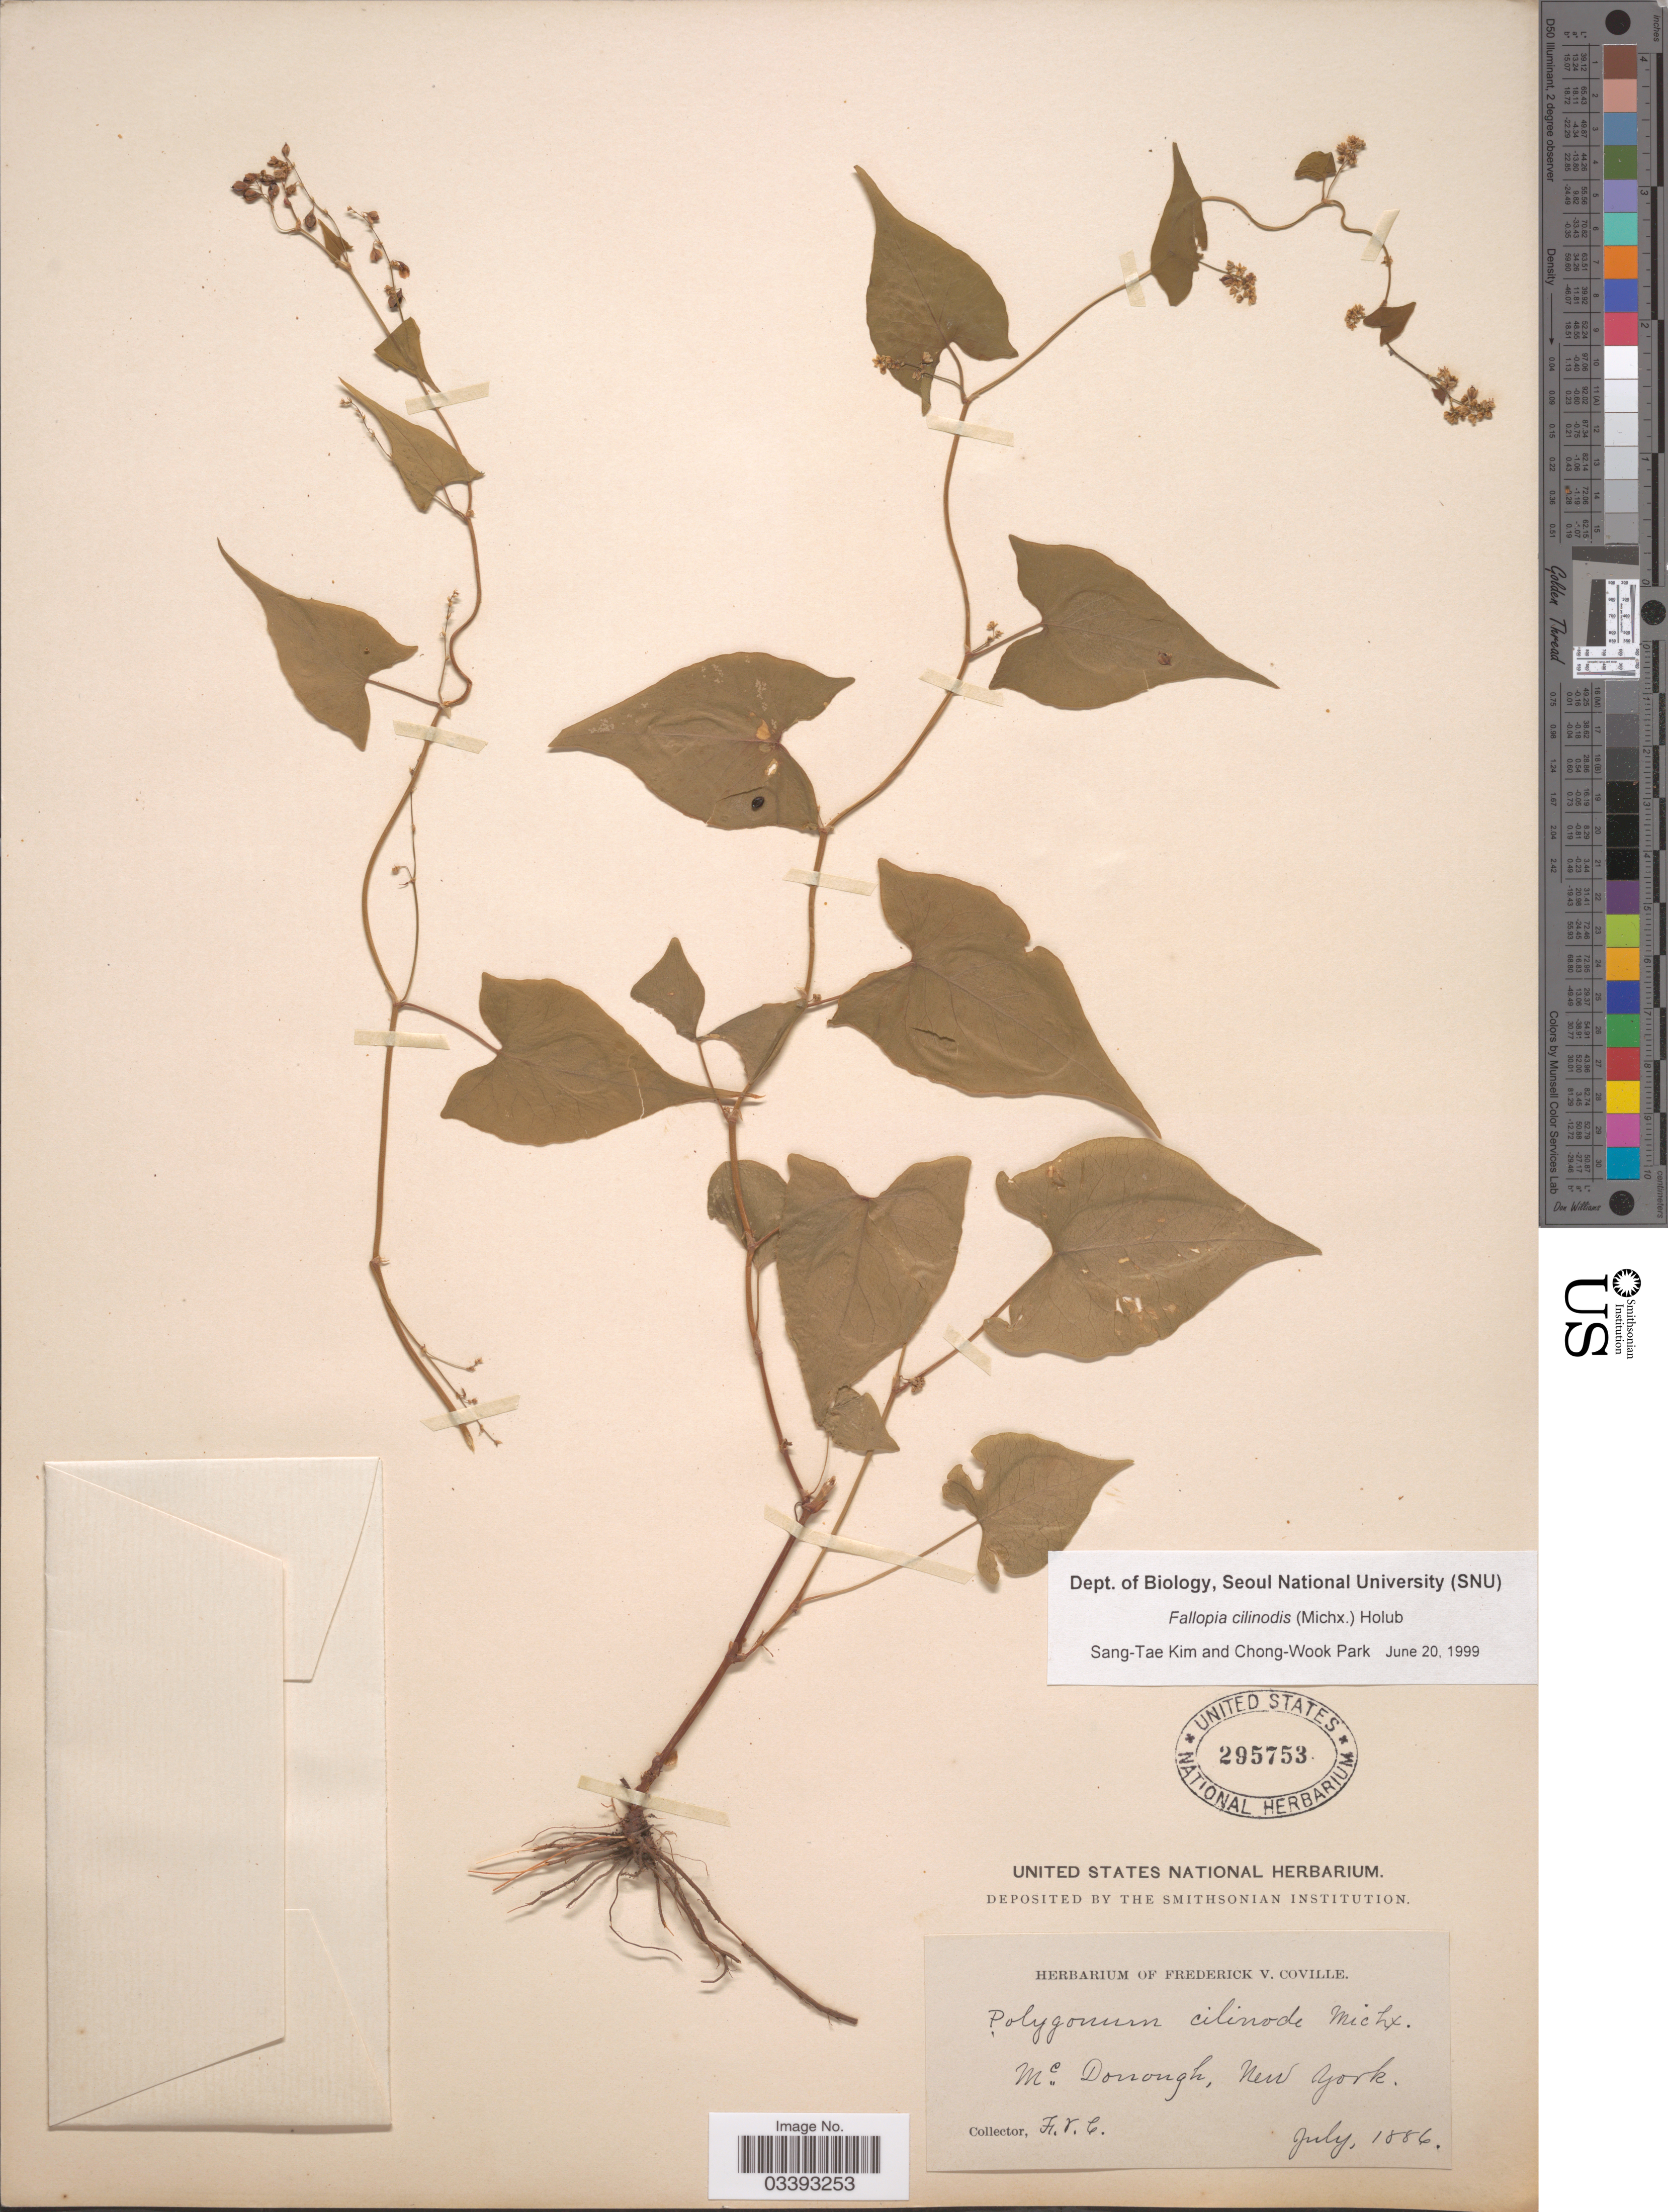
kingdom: Plantae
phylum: Tracheophyta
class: Magnoliopsida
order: Caryophyllales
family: Polygonaceae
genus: Fallopia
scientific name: Fallopia cilinodis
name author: (Michx.) Holub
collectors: F. V. Coville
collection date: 1886-07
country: United States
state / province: New York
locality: McDonough.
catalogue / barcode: US 295753